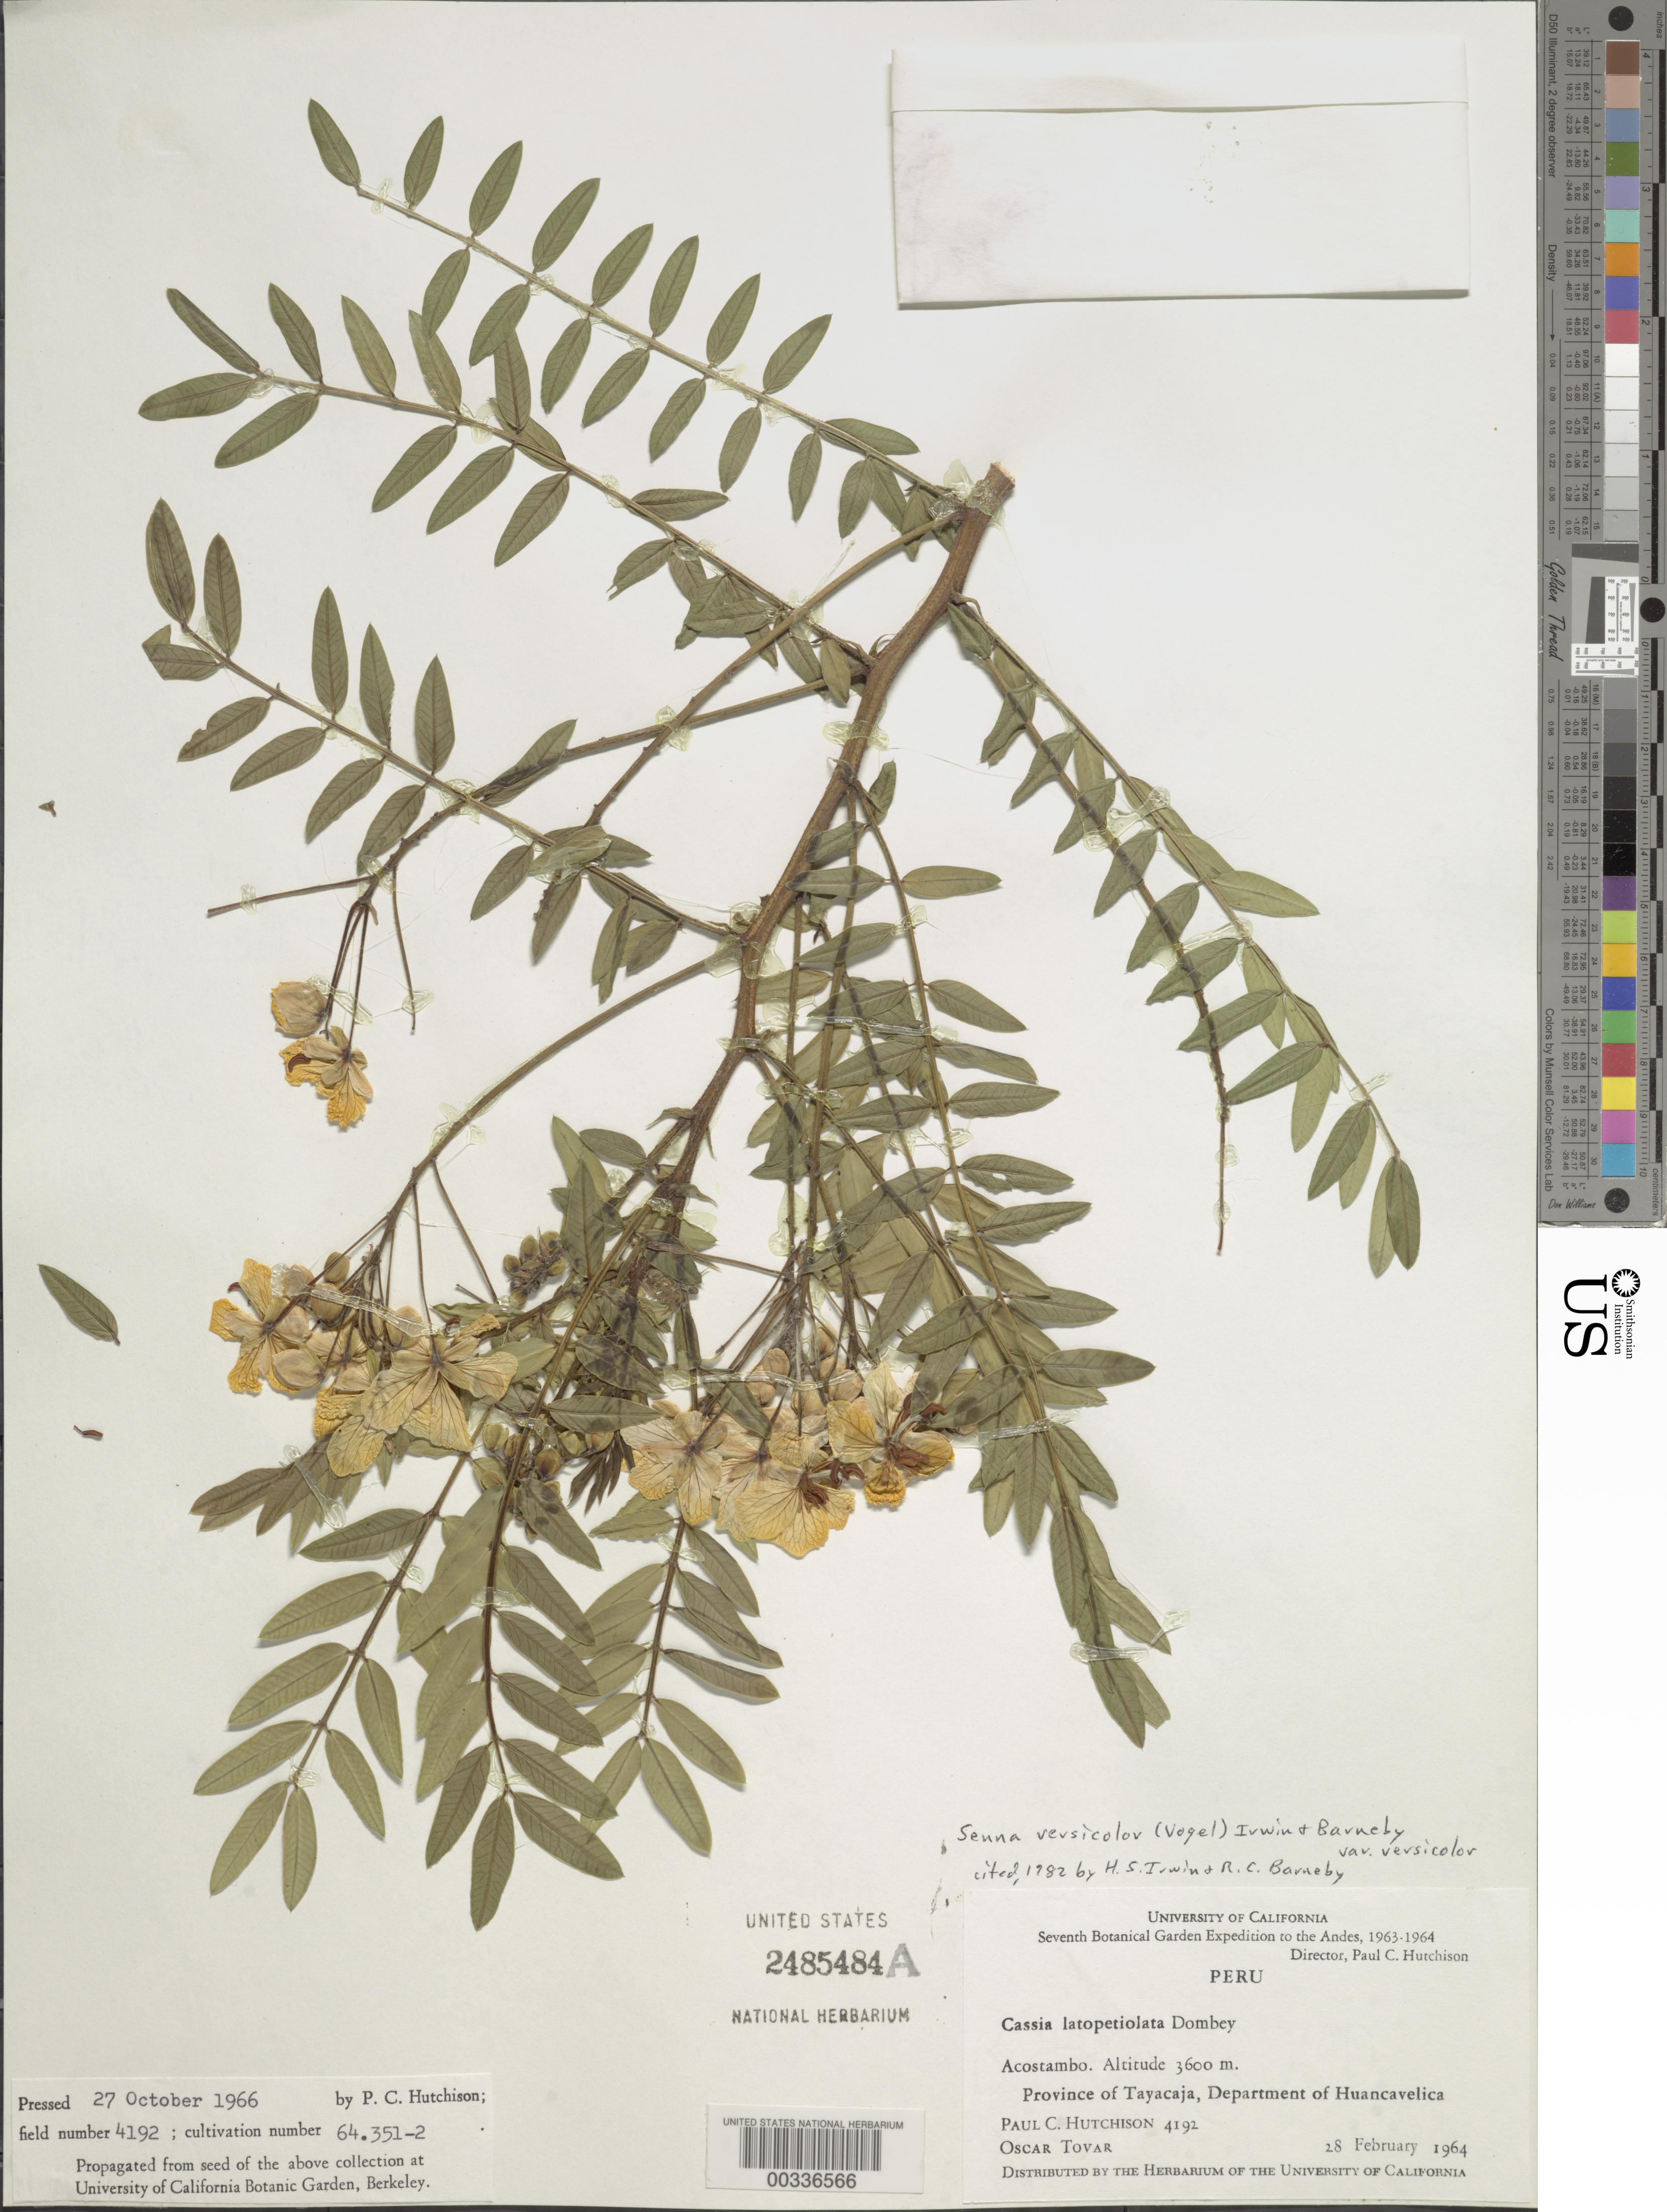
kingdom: Plantae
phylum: Tracheophyta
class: Magnoliopsida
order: Brassicales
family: Brassicaceae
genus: Erysimum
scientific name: Erysimum capitatum subsp. perenne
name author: (S. Watson ex Coville) R.A. Price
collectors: P. C. Hutchison & Ó. Tovar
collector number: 4192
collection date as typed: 28 Feb 1964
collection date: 1964-02-28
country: Peru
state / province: Huancavelica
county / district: Tayacaja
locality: Acostambo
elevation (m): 3600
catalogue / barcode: US 2485484A